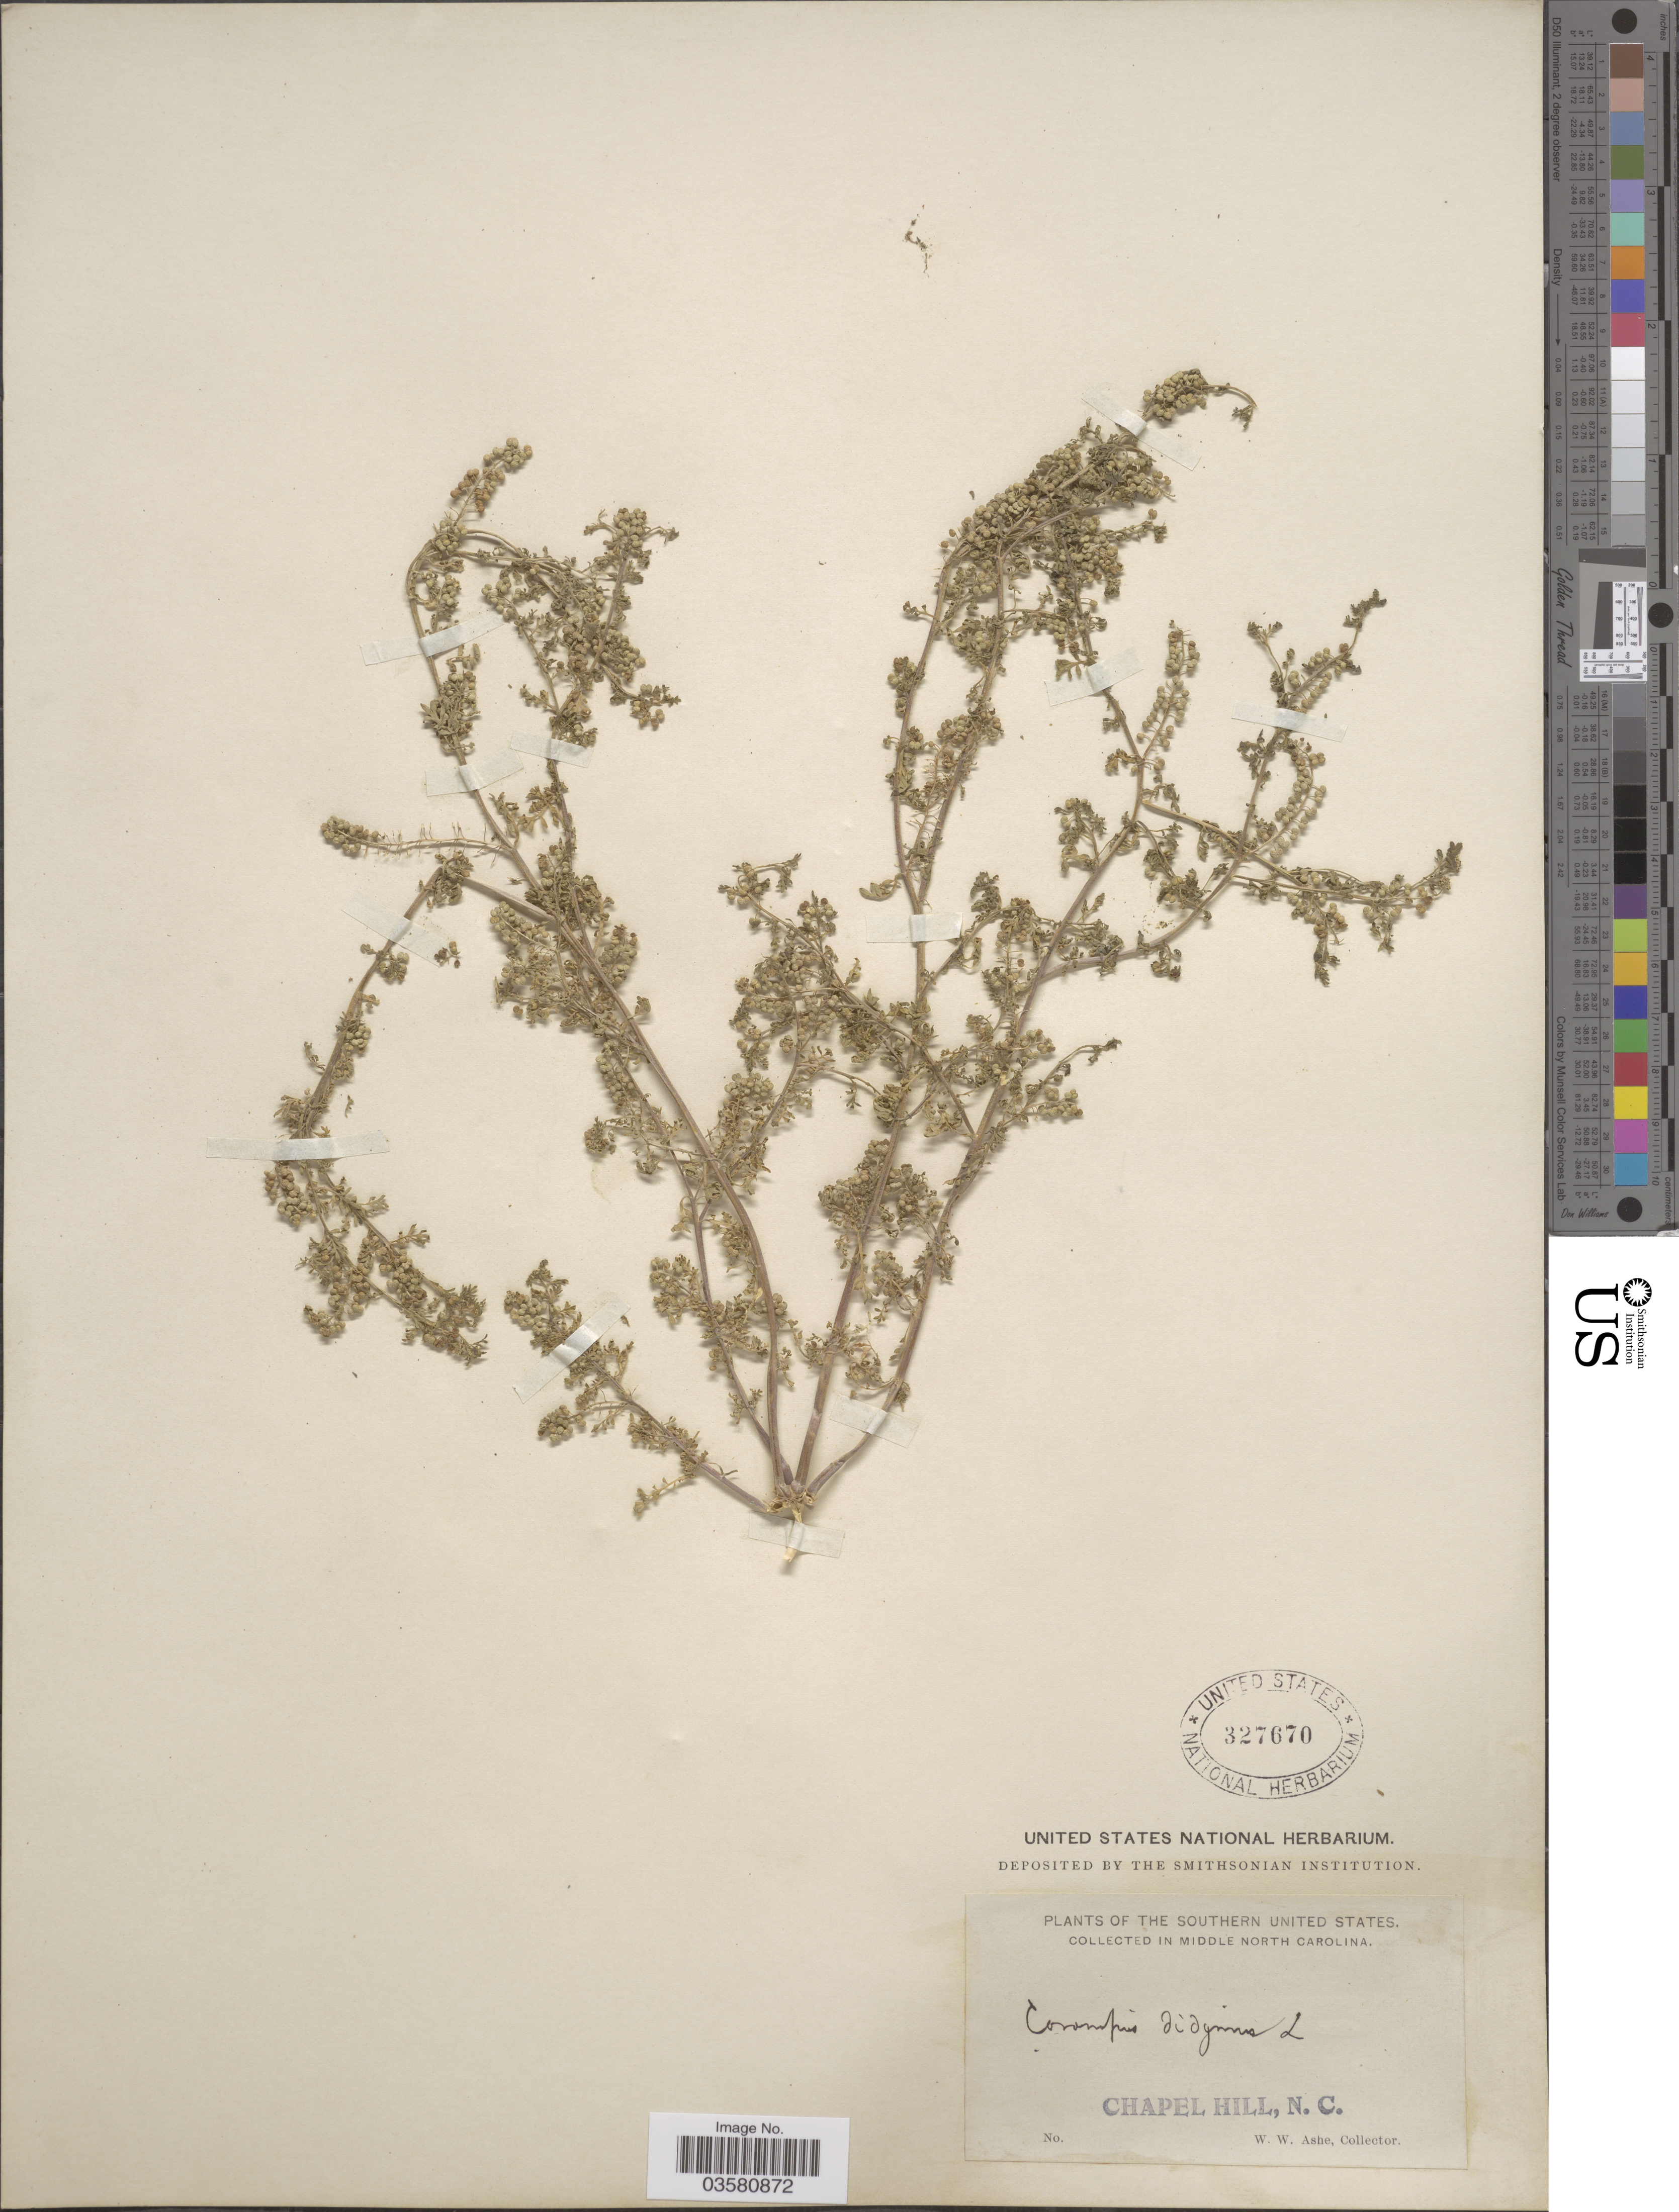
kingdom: Plantae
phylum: Tracheophyta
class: Magnoliopsida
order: Brassicales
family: Brassicaceae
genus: Lepidium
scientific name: Lepidium didymum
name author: L.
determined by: Strong, M. T., (US), Smithsonian Institution - National Museum of Natural History (UNITED STATES)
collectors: W. W. Ashe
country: United States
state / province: North Carolina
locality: Southern United States. In Middle North Carolina. Chapel Hill.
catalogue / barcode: US 327670